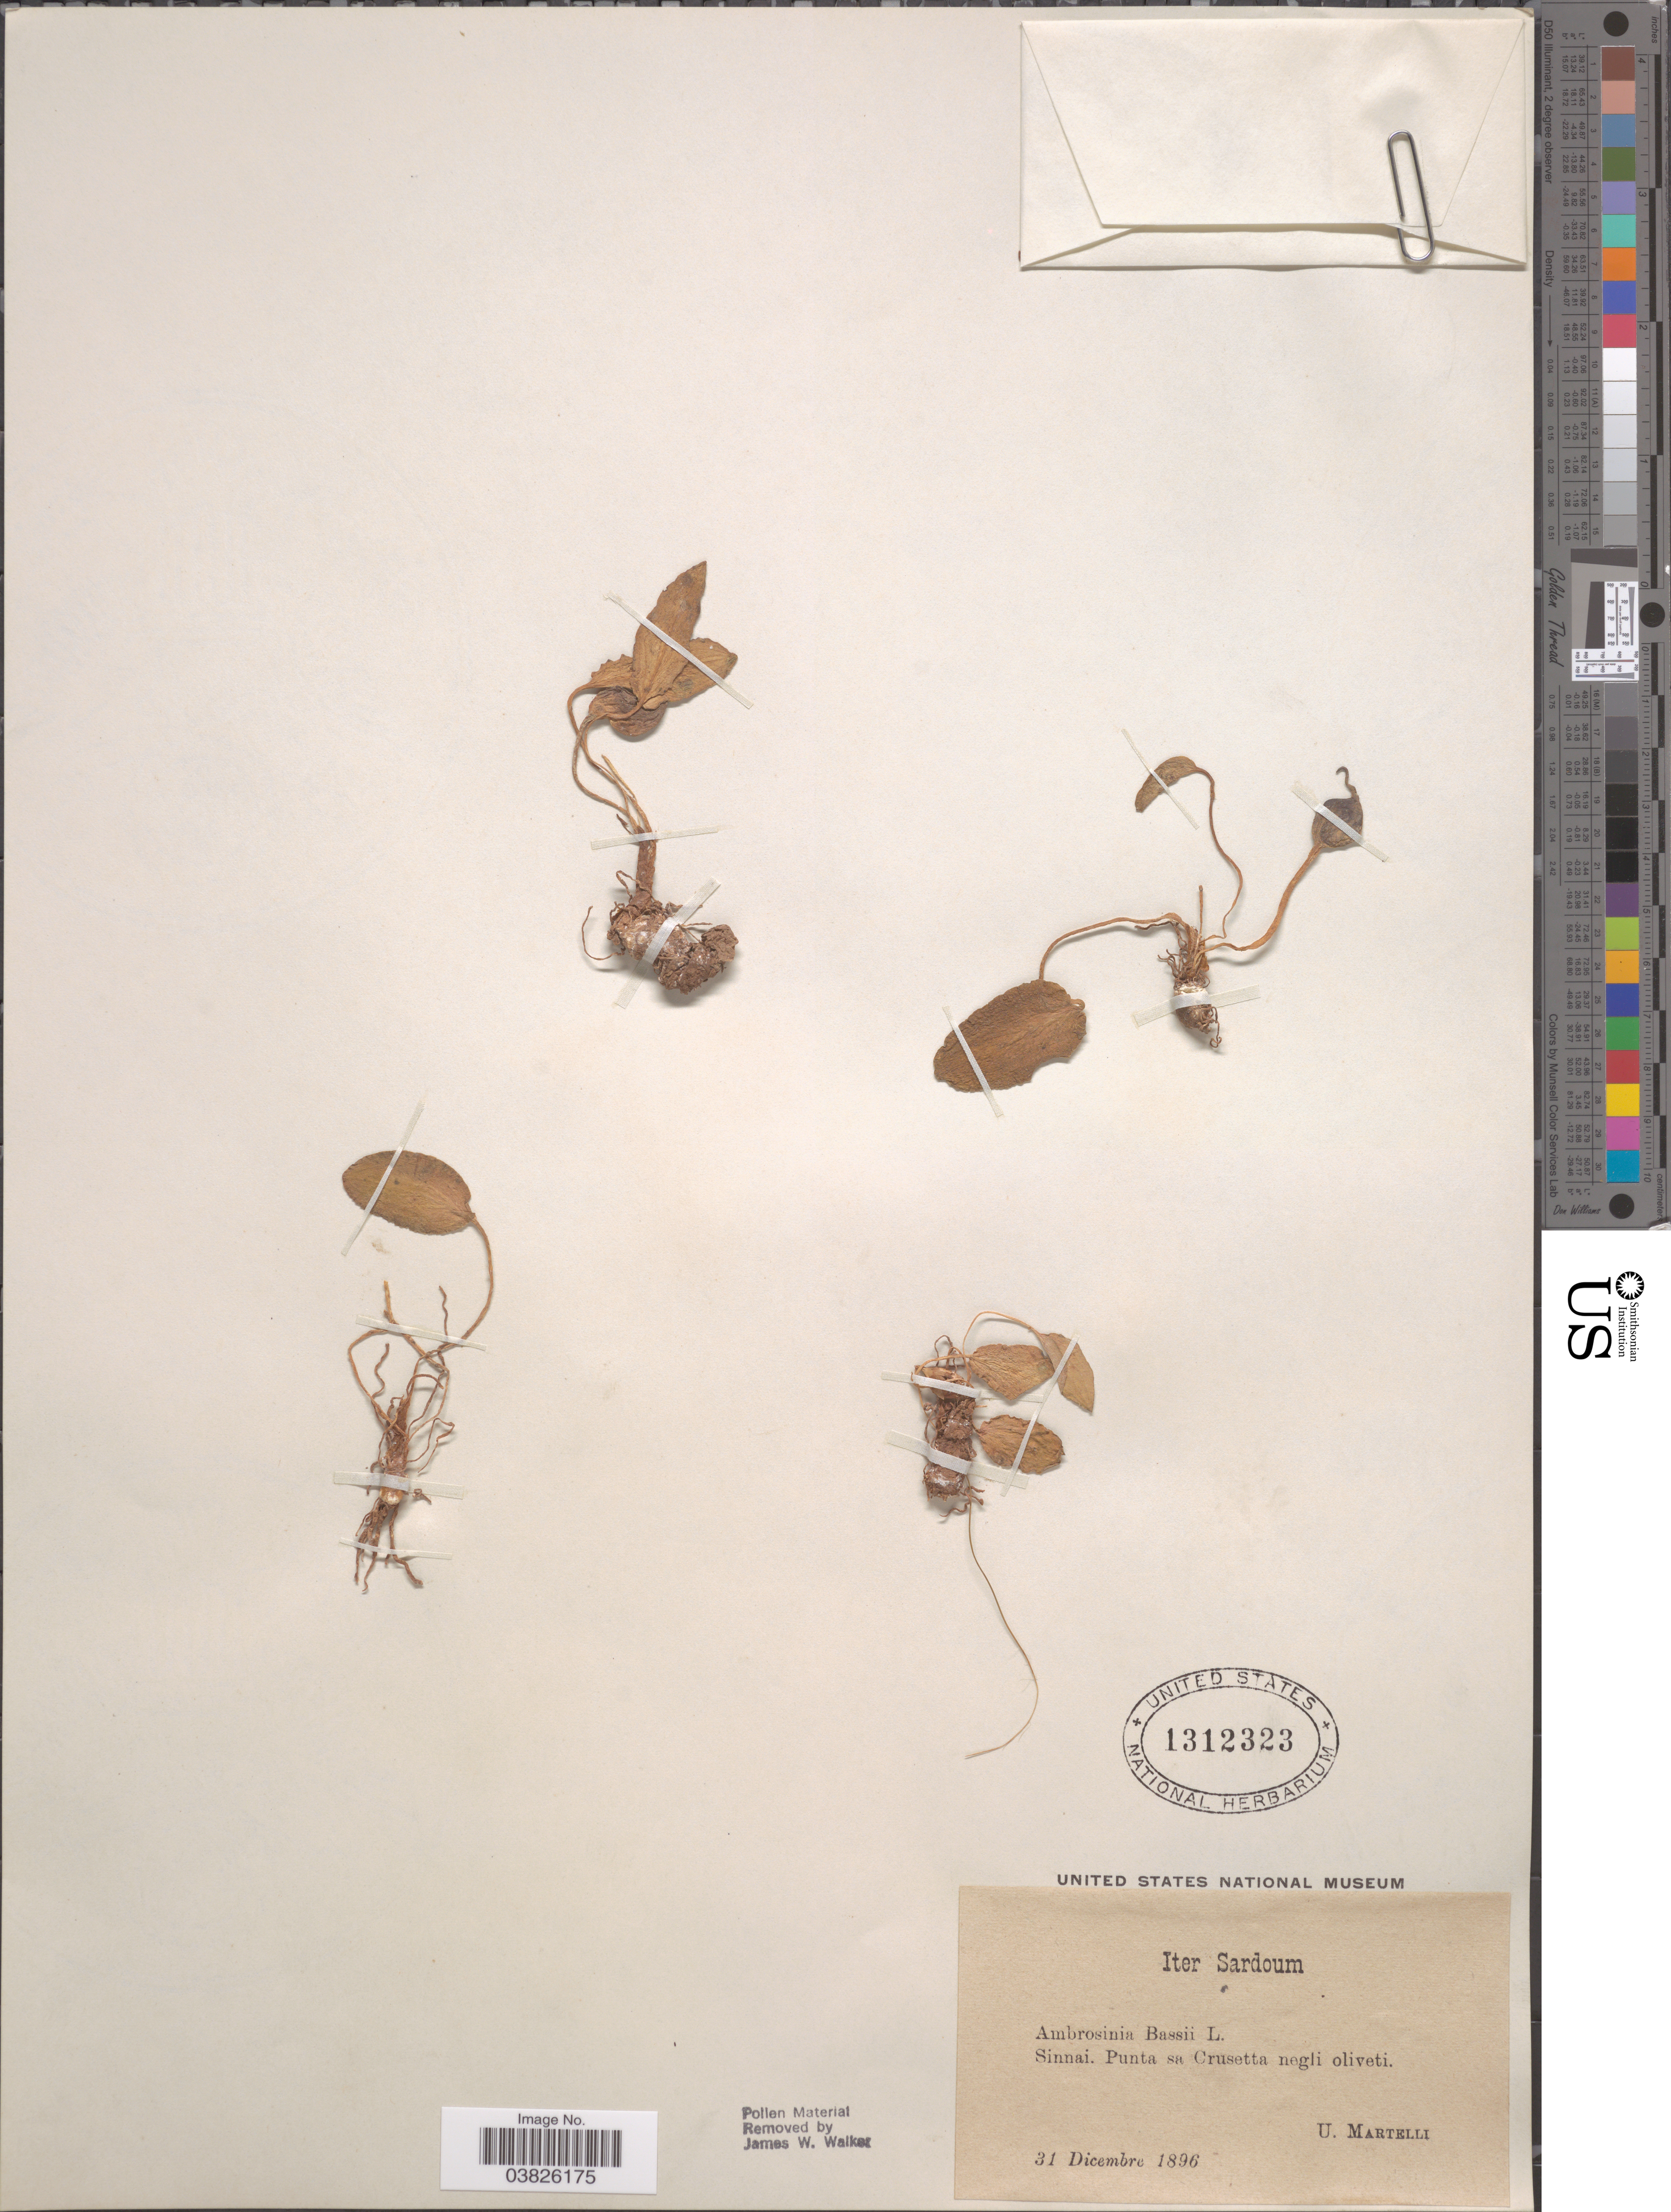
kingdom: Plantae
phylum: Tracheophyta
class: Liliopsida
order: Alismatales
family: Araceae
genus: Ambrosina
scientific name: Ambrosina bassii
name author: L.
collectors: U. Martelli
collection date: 1986-12-31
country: Italy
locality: Iter Sardoum. Sinnai. Punta sa Crusetta negli oliveti.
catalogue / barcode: US 1312323